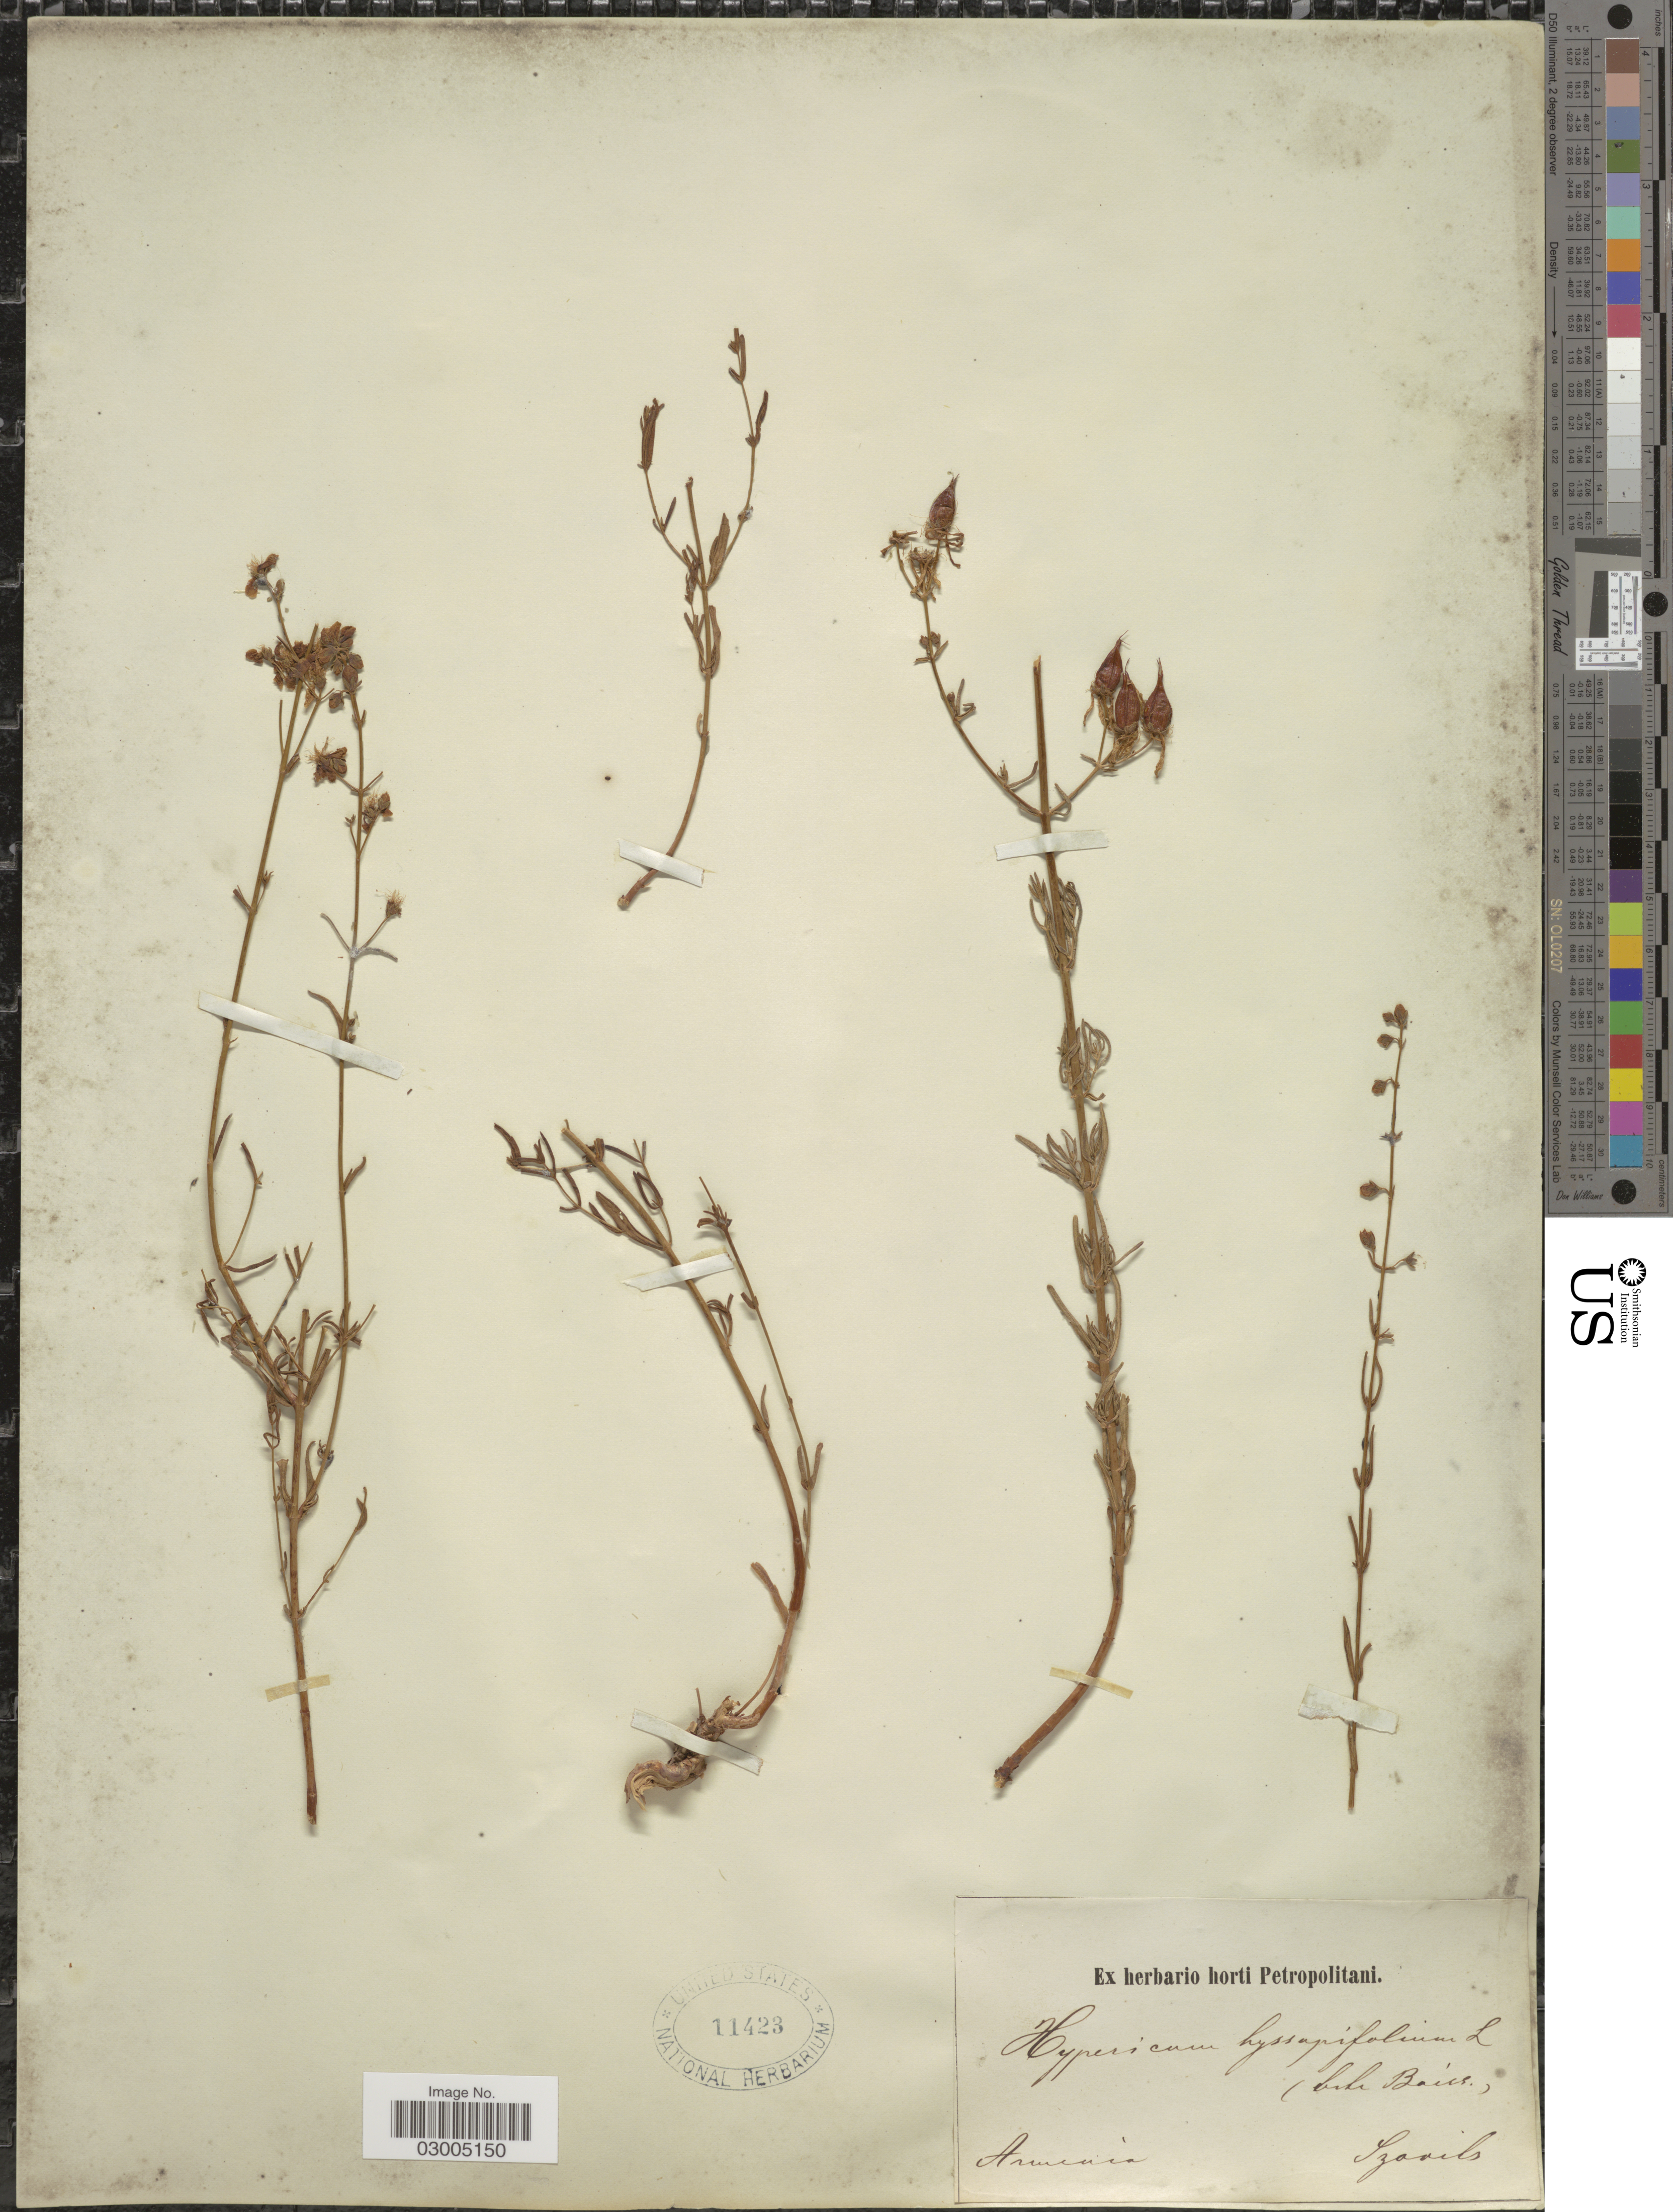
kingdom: Plantae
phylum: Tracheophyta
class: Magnoliopsida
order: Malpighiales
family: Hypericaceae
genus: Hypericum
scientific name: Hypericum hyssopifolium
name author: Chaix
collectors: Szovits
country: Armenia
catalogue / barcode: US 11423